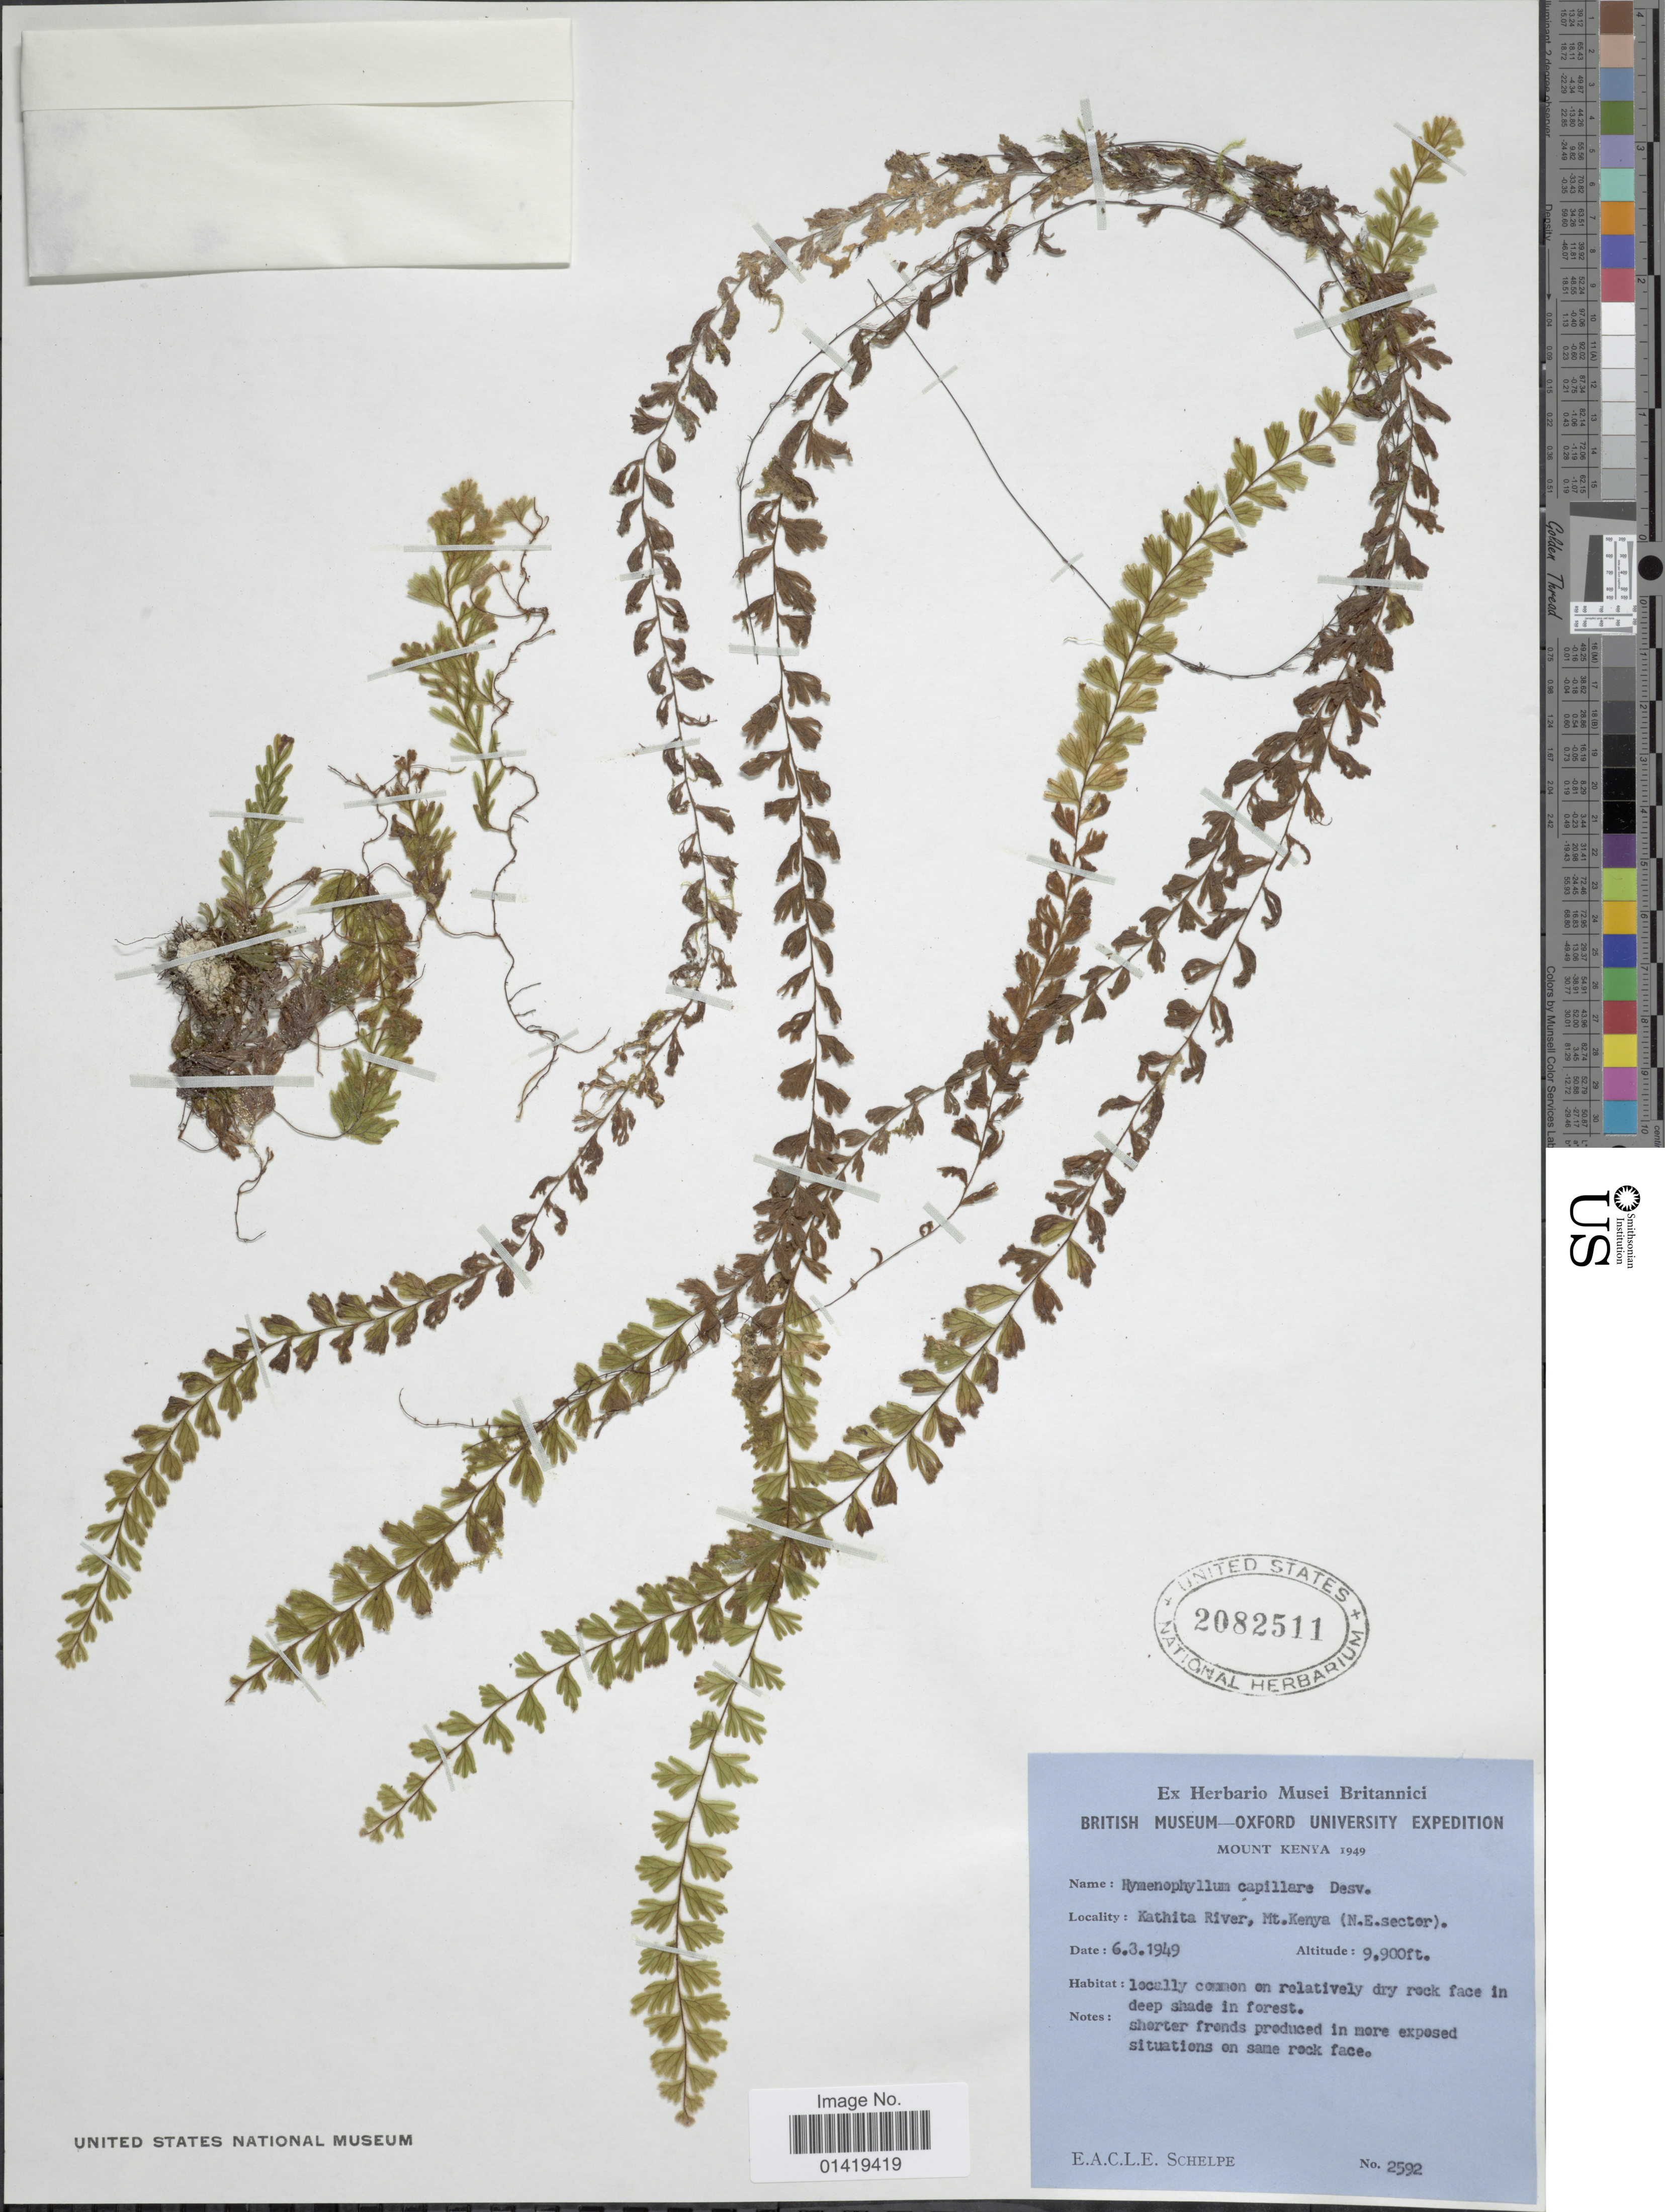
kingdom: Plantae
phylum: Tracheophyta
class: Polypodiopsida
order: Hymenophyllales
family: Hymenophyllaceae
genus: Hymenophyllum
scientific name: Hymenophyllum pendulum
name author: Sodiro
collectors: E. A. C. L. E. Schelpe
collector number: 2592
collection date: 1949-03-06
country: Kenya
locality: Mount Kenya Kathita river, Mt. Kenya N.E. sector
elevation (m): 3018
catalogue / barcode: US 2082511